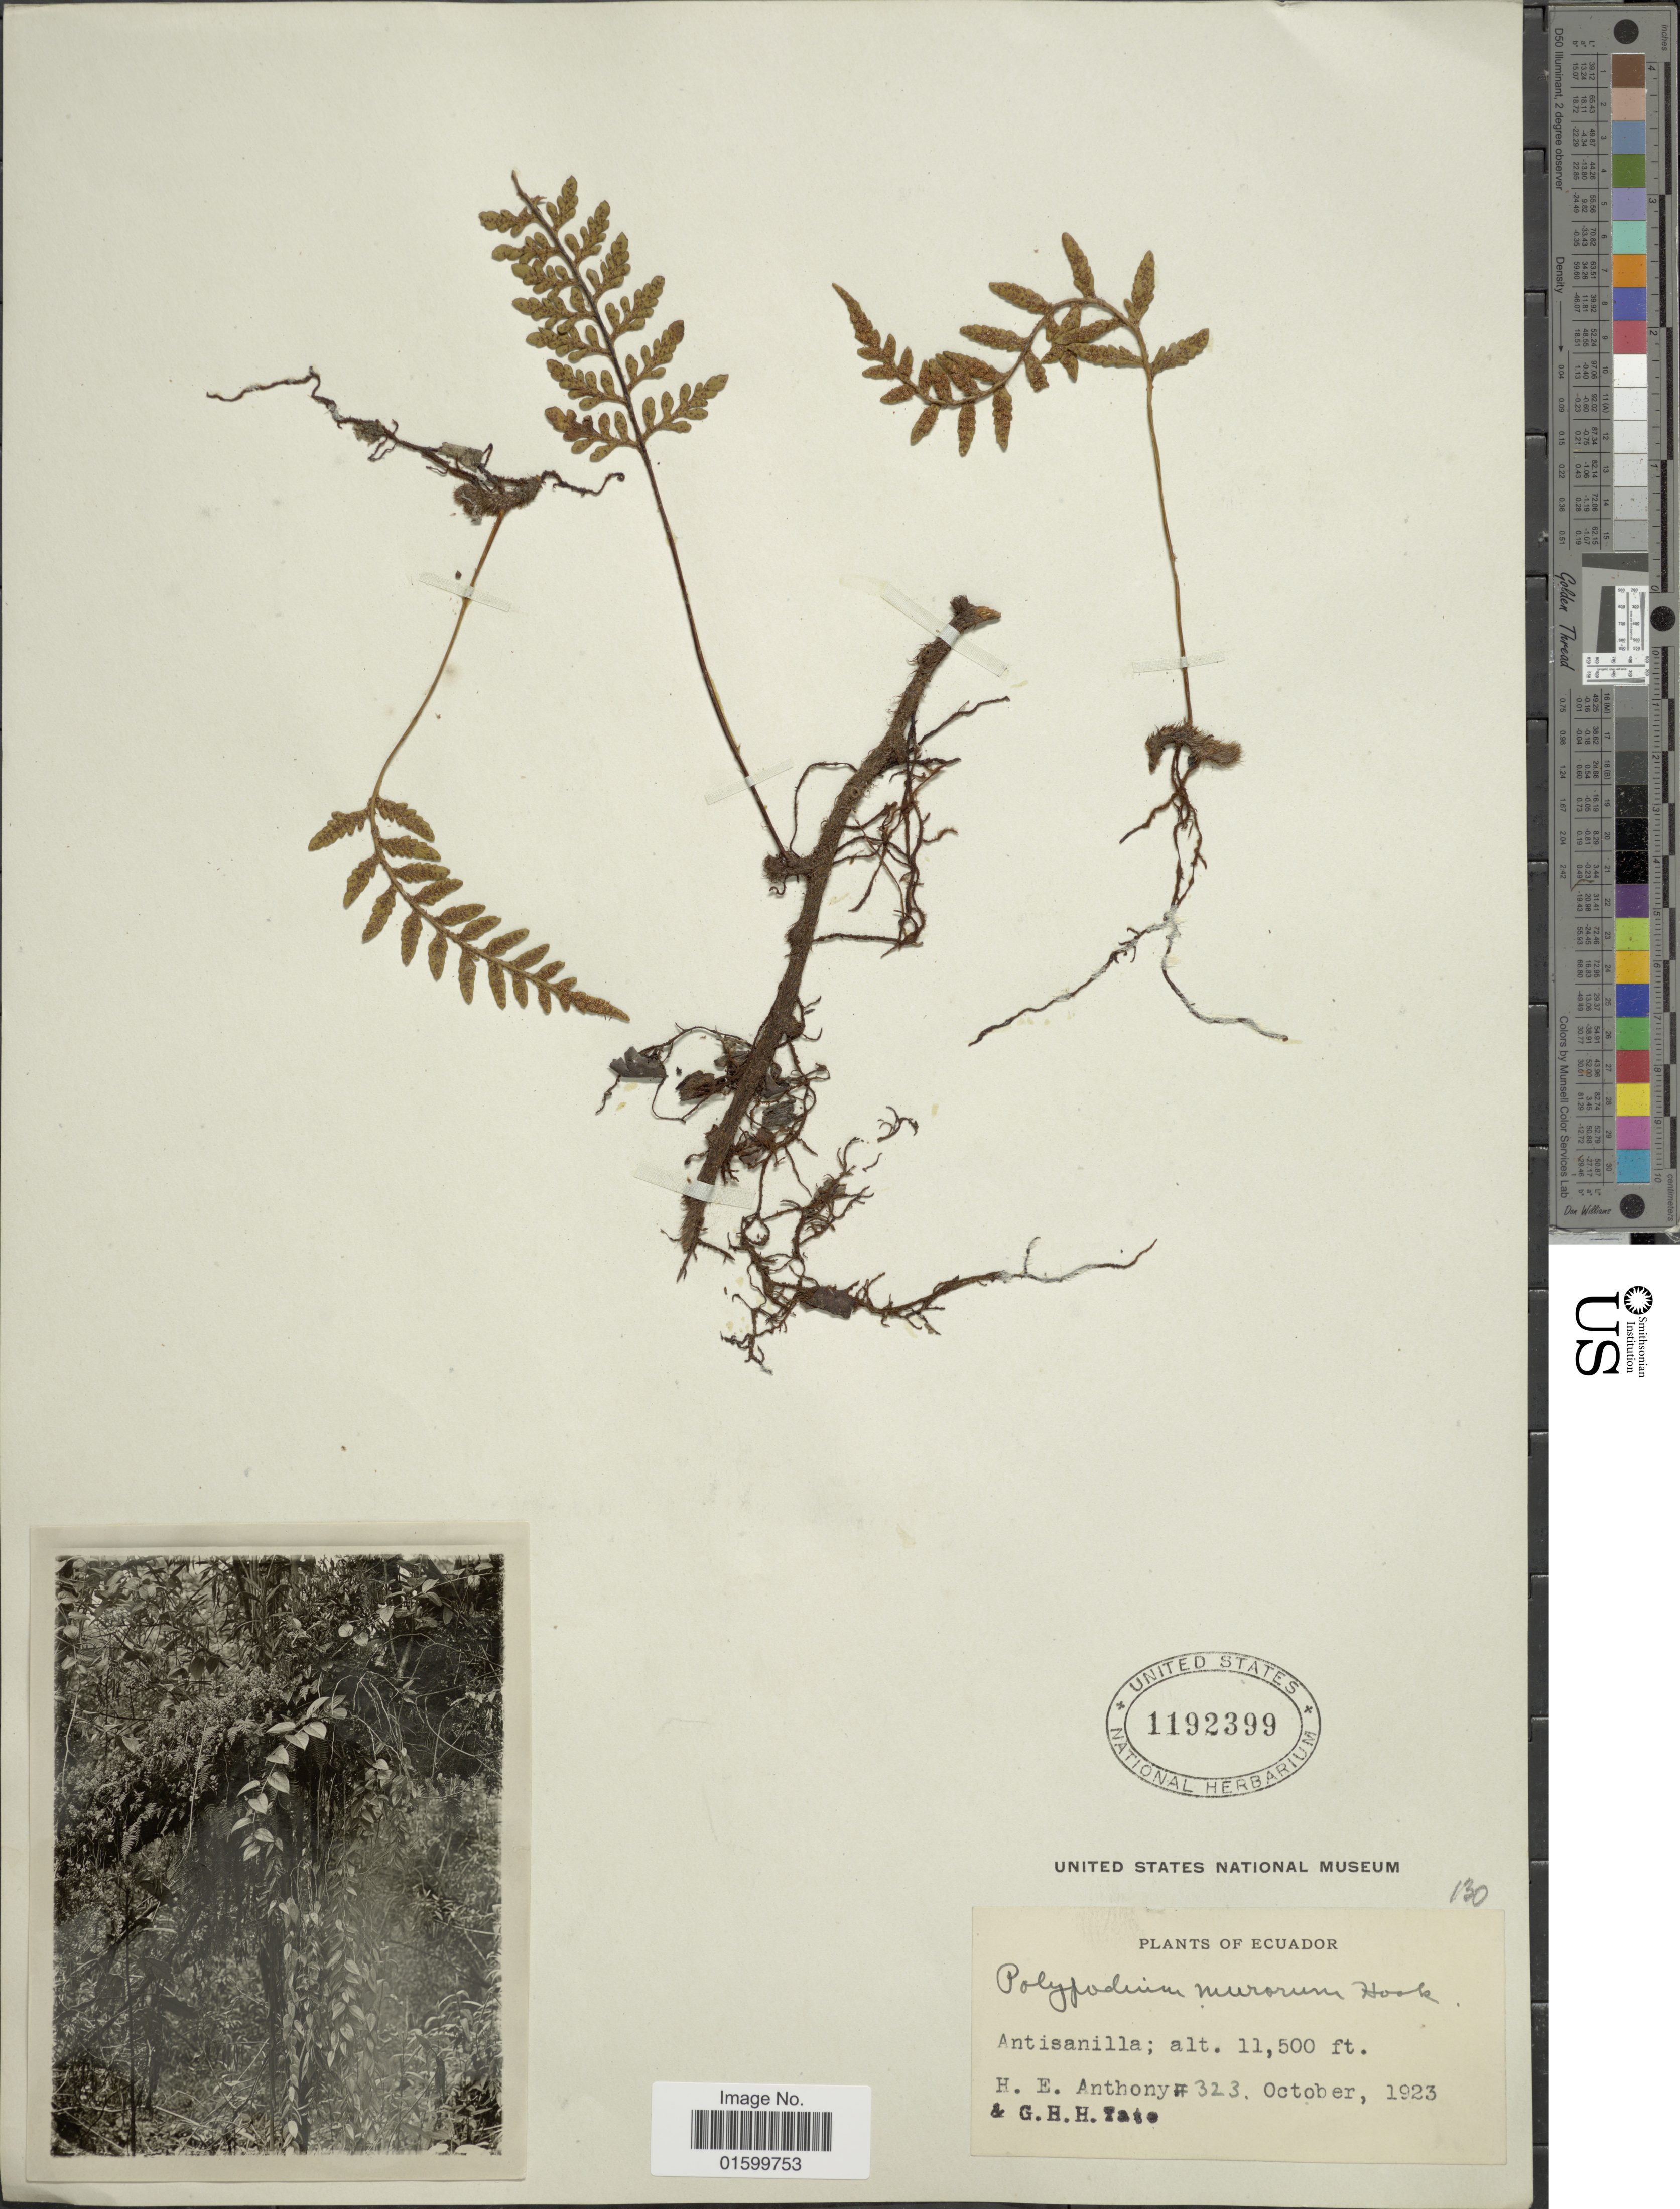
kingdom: Plantae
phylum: Tracheophyta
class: Polypodiopsida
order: Polypodiales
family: Polypodiaceae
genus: Pleopeltis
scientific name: Pleopeltis murorum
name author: (Hook.) A.R. Sm. & Tejero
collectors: H. E. Anthony & G. H. H.Tate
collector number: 323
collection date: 1923-10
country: Ecuador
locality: Antisanilla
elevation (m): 3505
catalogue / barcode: US 1192399